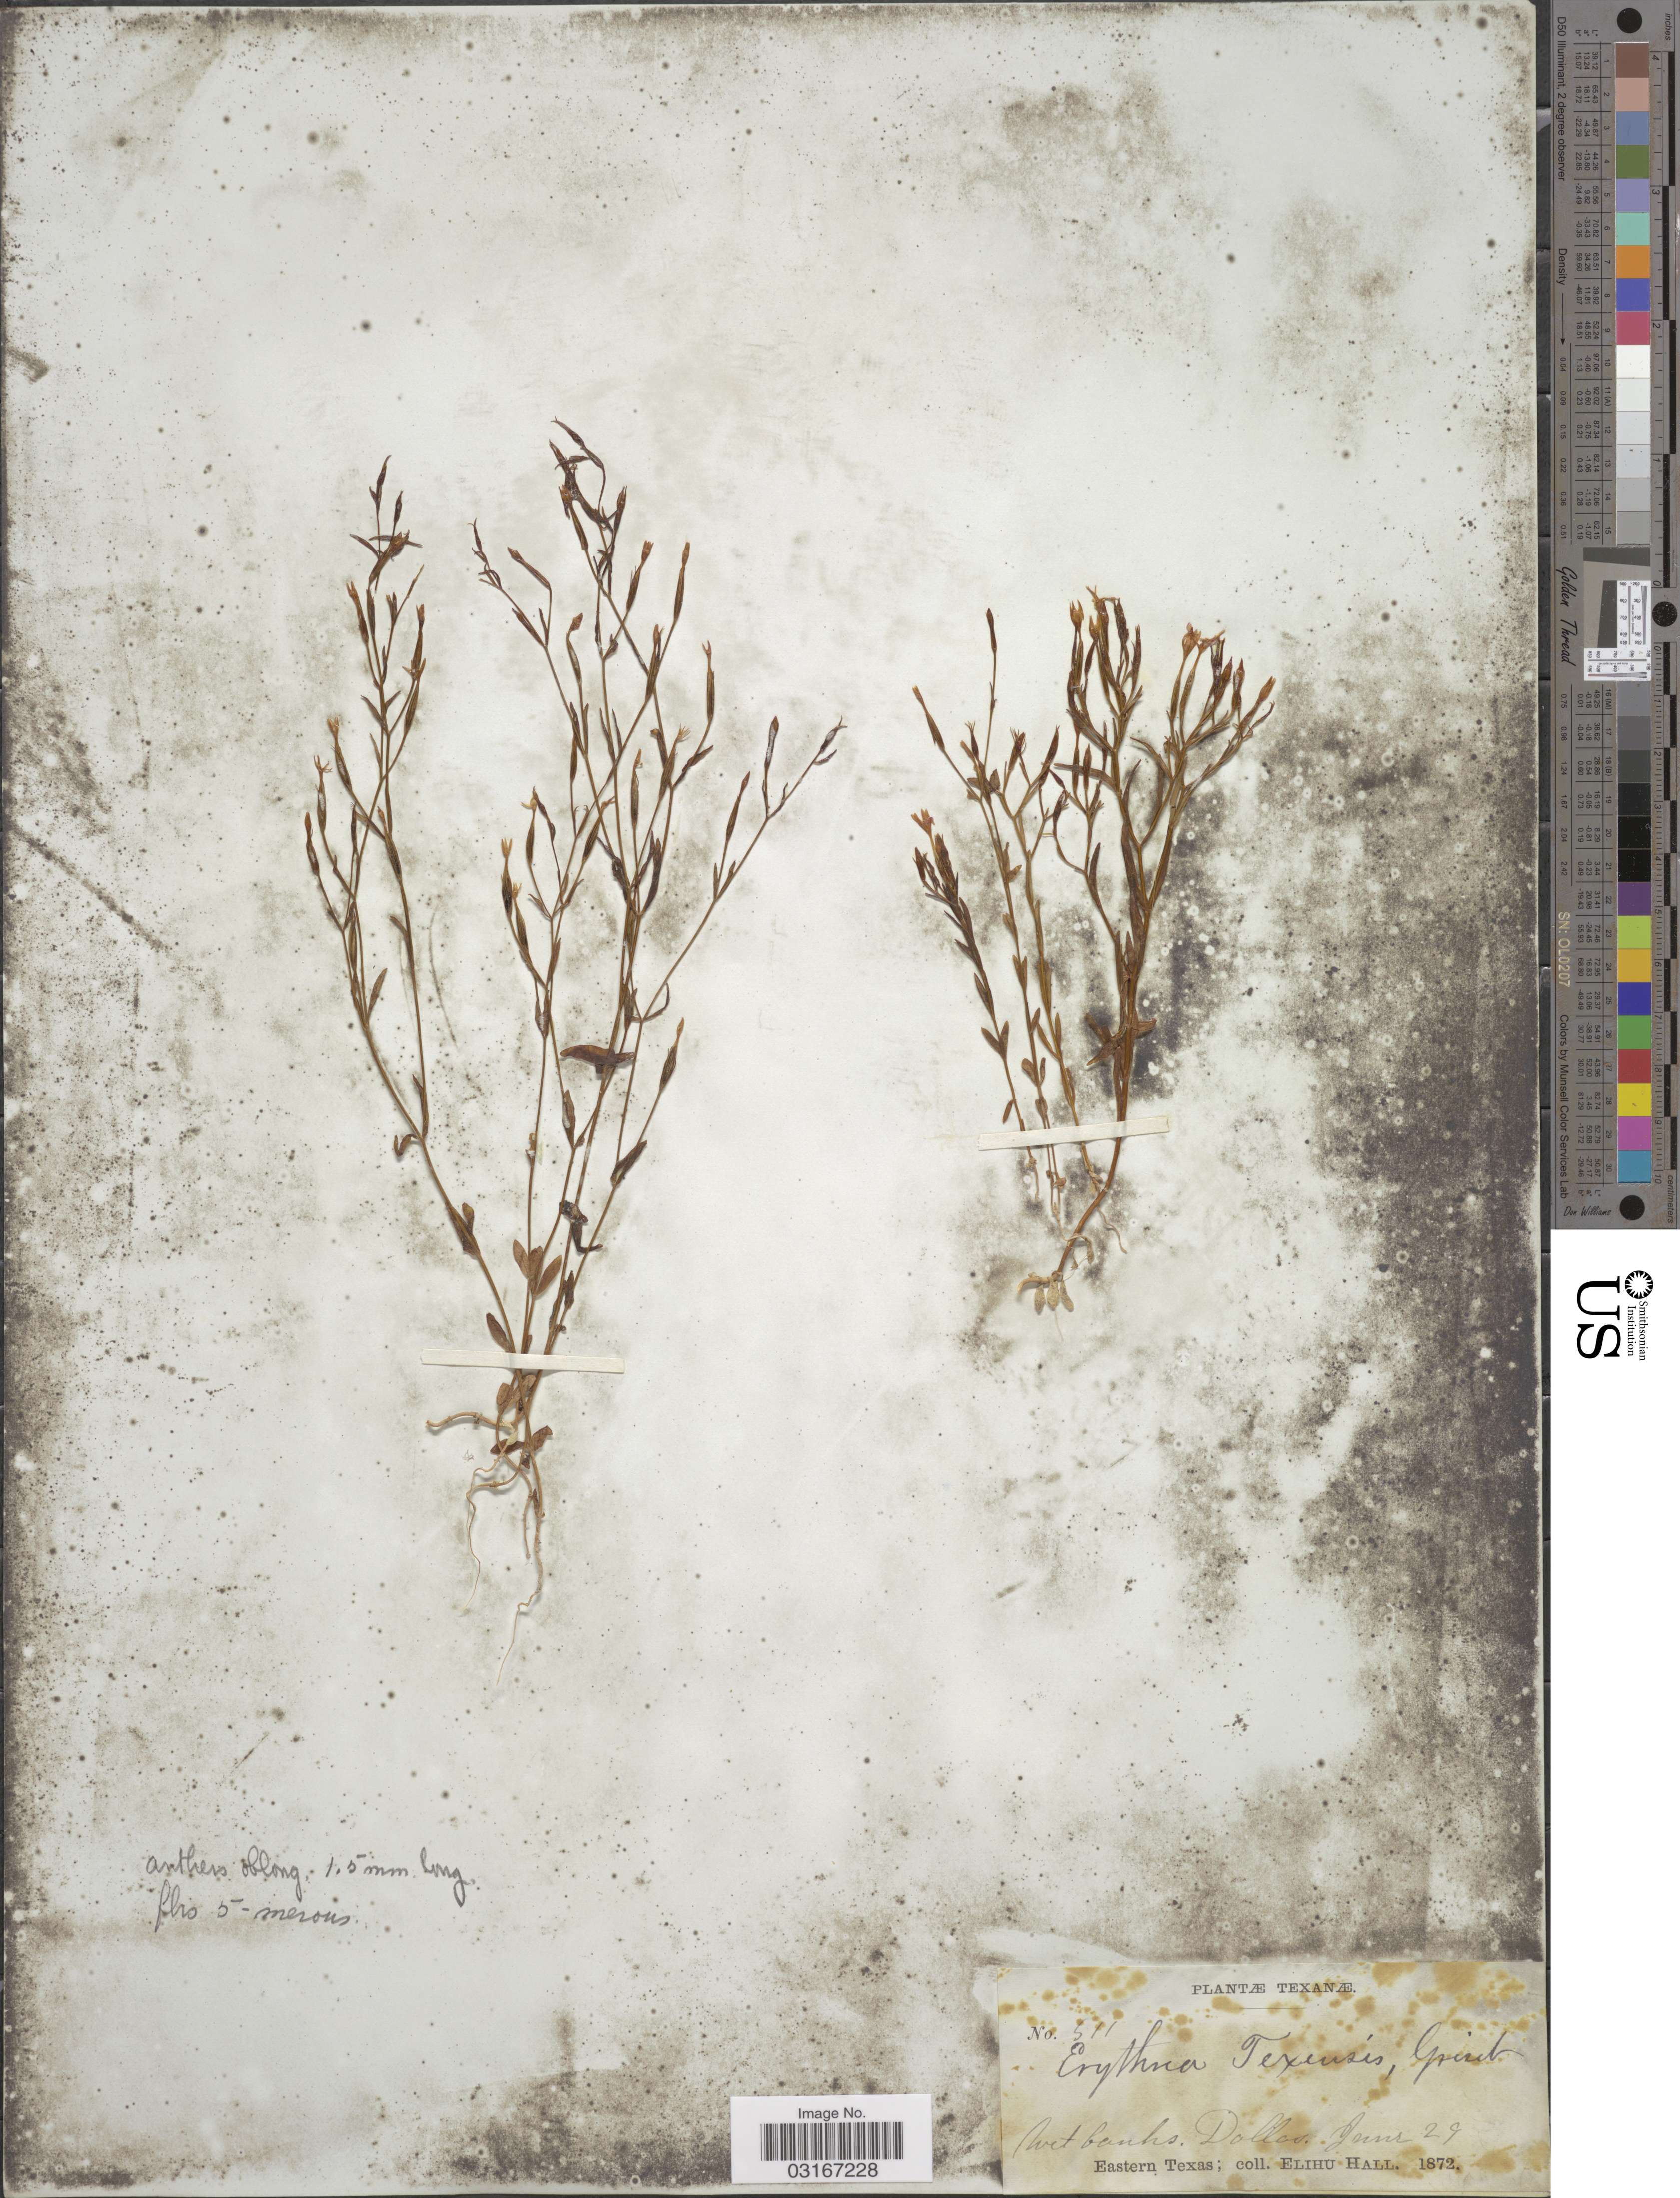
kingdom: Plantae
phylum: Tracheophyta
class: Magnoliopsida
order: Gentianales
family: Gentianaceae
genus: Centaurium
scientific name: Centaurium texense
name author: (Griseb.) Fernald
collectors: E. Hall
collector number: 511*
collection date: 1872-06-29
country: United States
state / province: Texas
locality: Wet banks. Dallas. Eastern Texas.